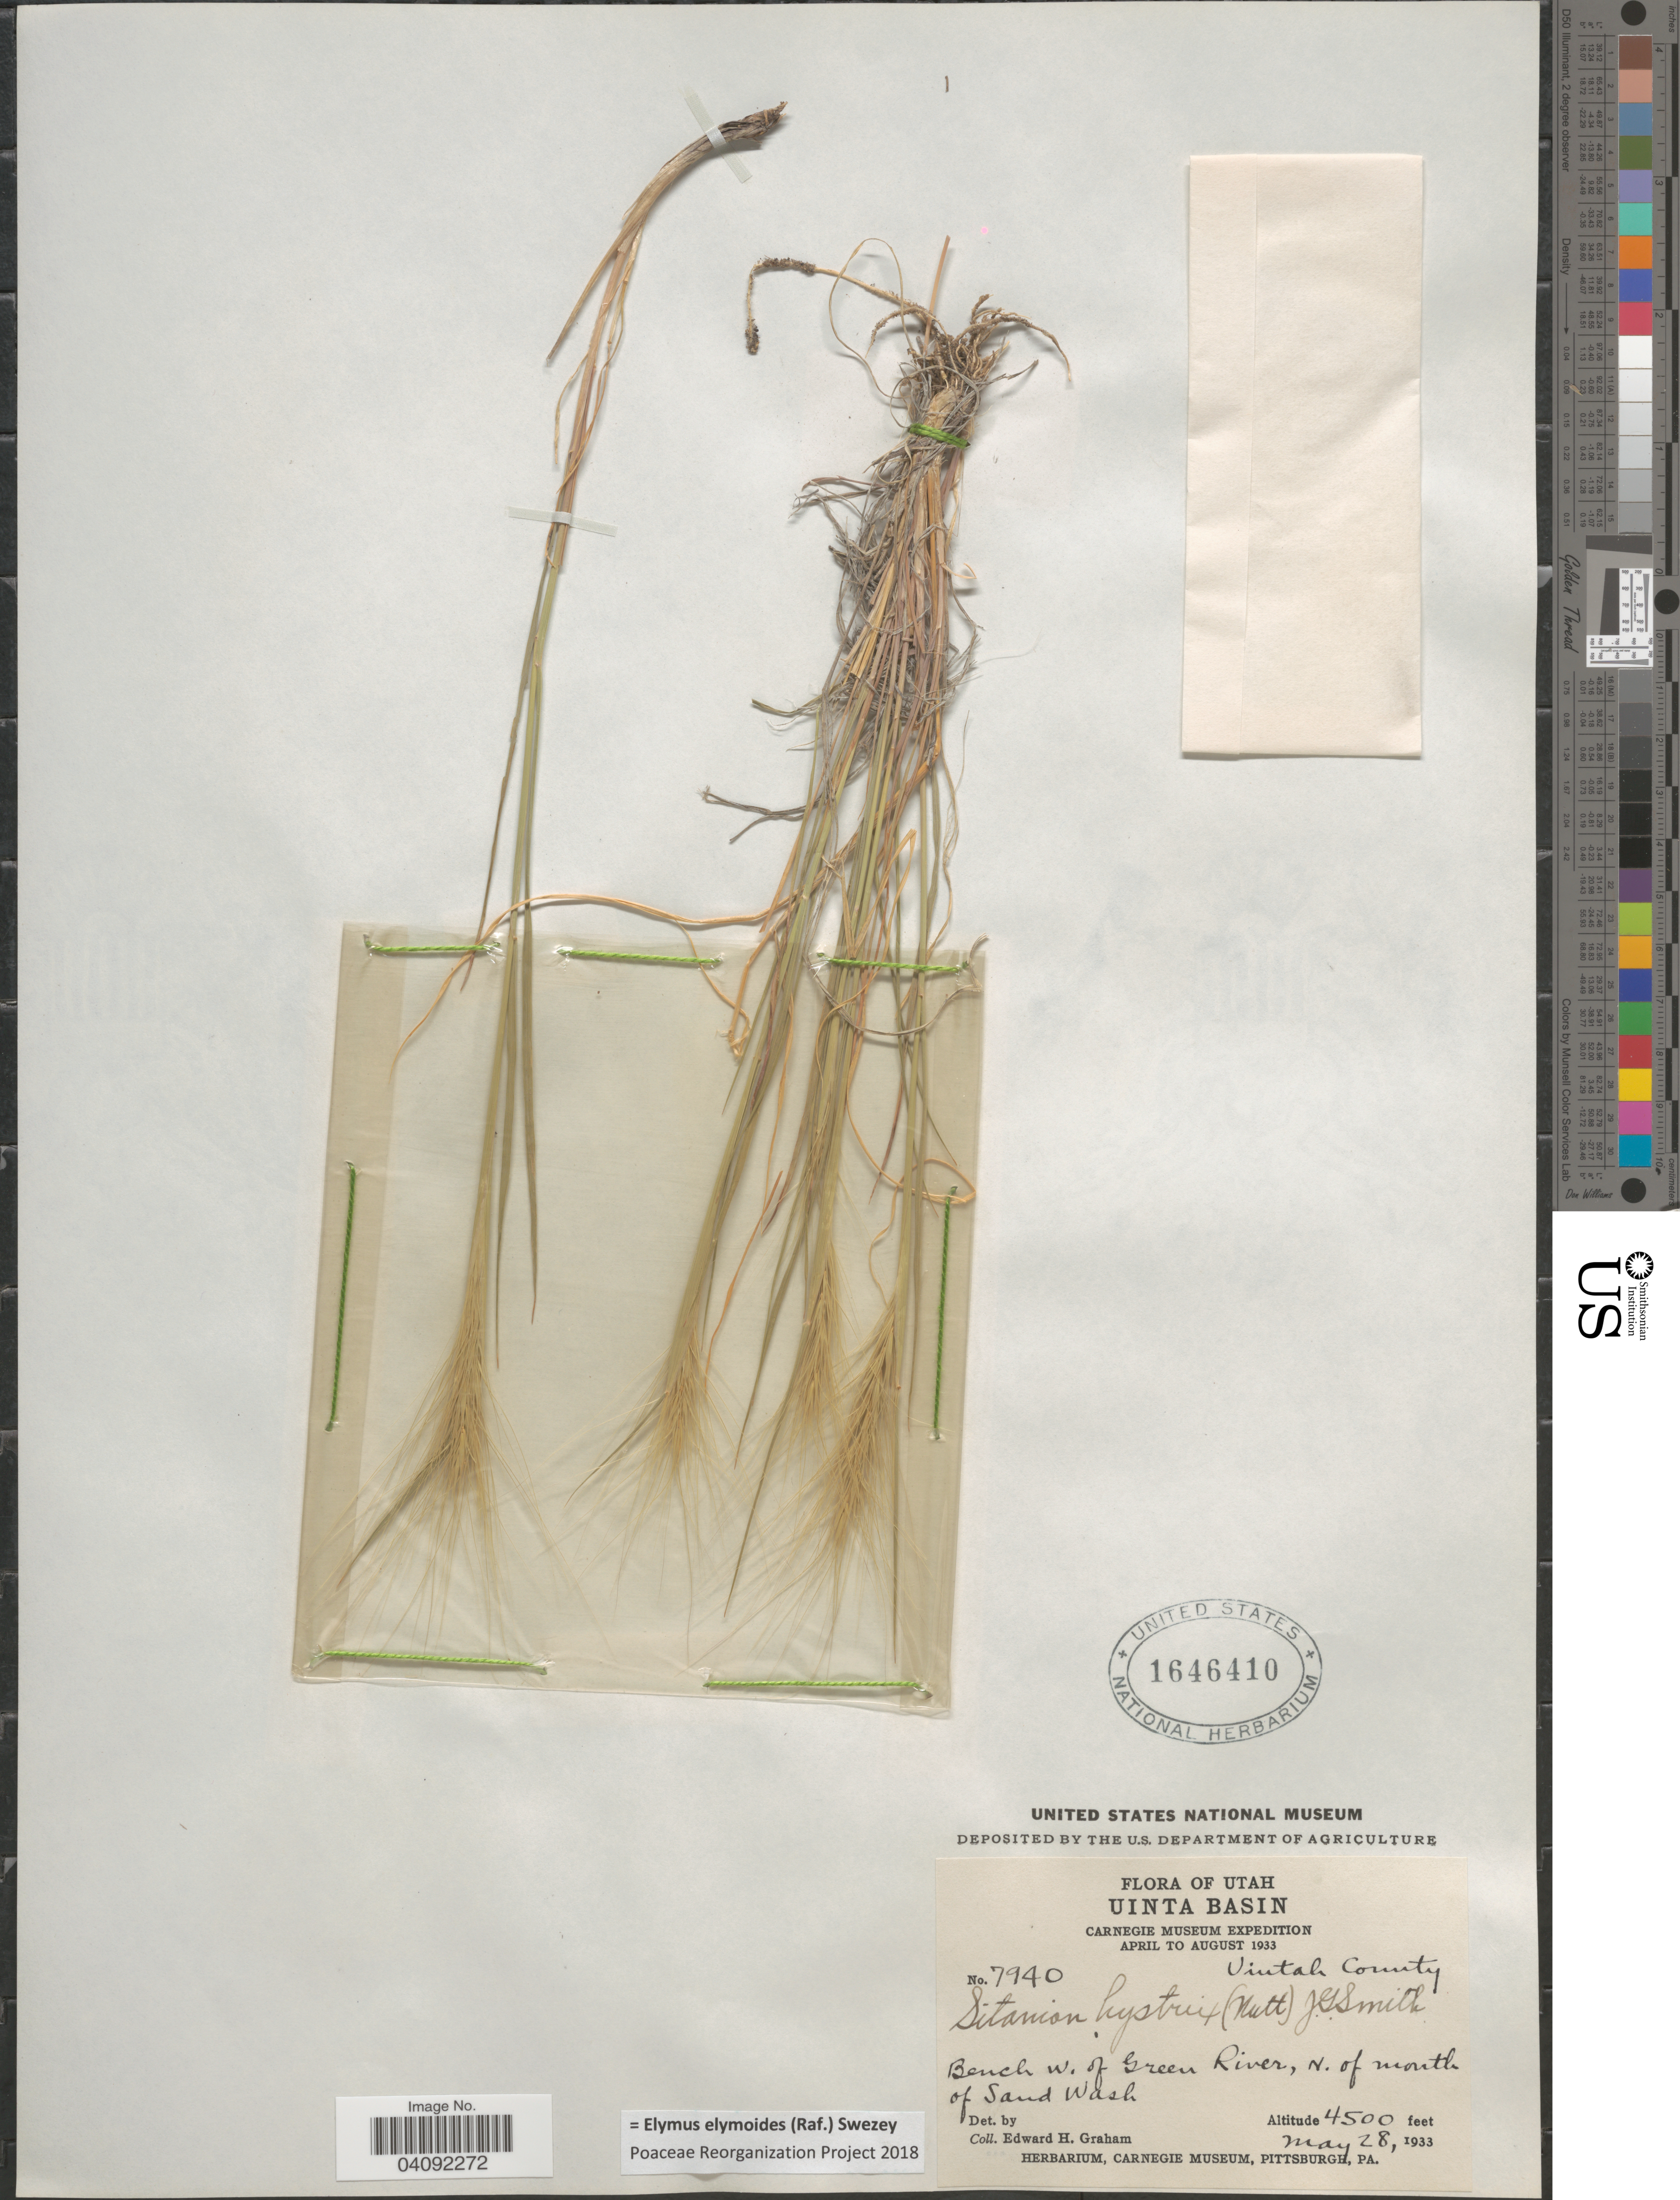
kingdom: Plantae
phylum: Tracheophyta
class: Liliopsida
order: Poales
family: Poaceae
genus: Elymus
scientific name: Elymus elymoides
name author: (Raf.) Swezey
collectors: E. H. Graham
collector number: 7940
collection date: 1933-05-28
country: United States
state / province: Utah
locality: Uinta Basin. Carnegie Museum Expedition April to August 1933. Uintah County. Bench W. of Green River, N. of mouth of Sand Wash.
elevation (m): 1372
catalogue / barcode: US 1646410